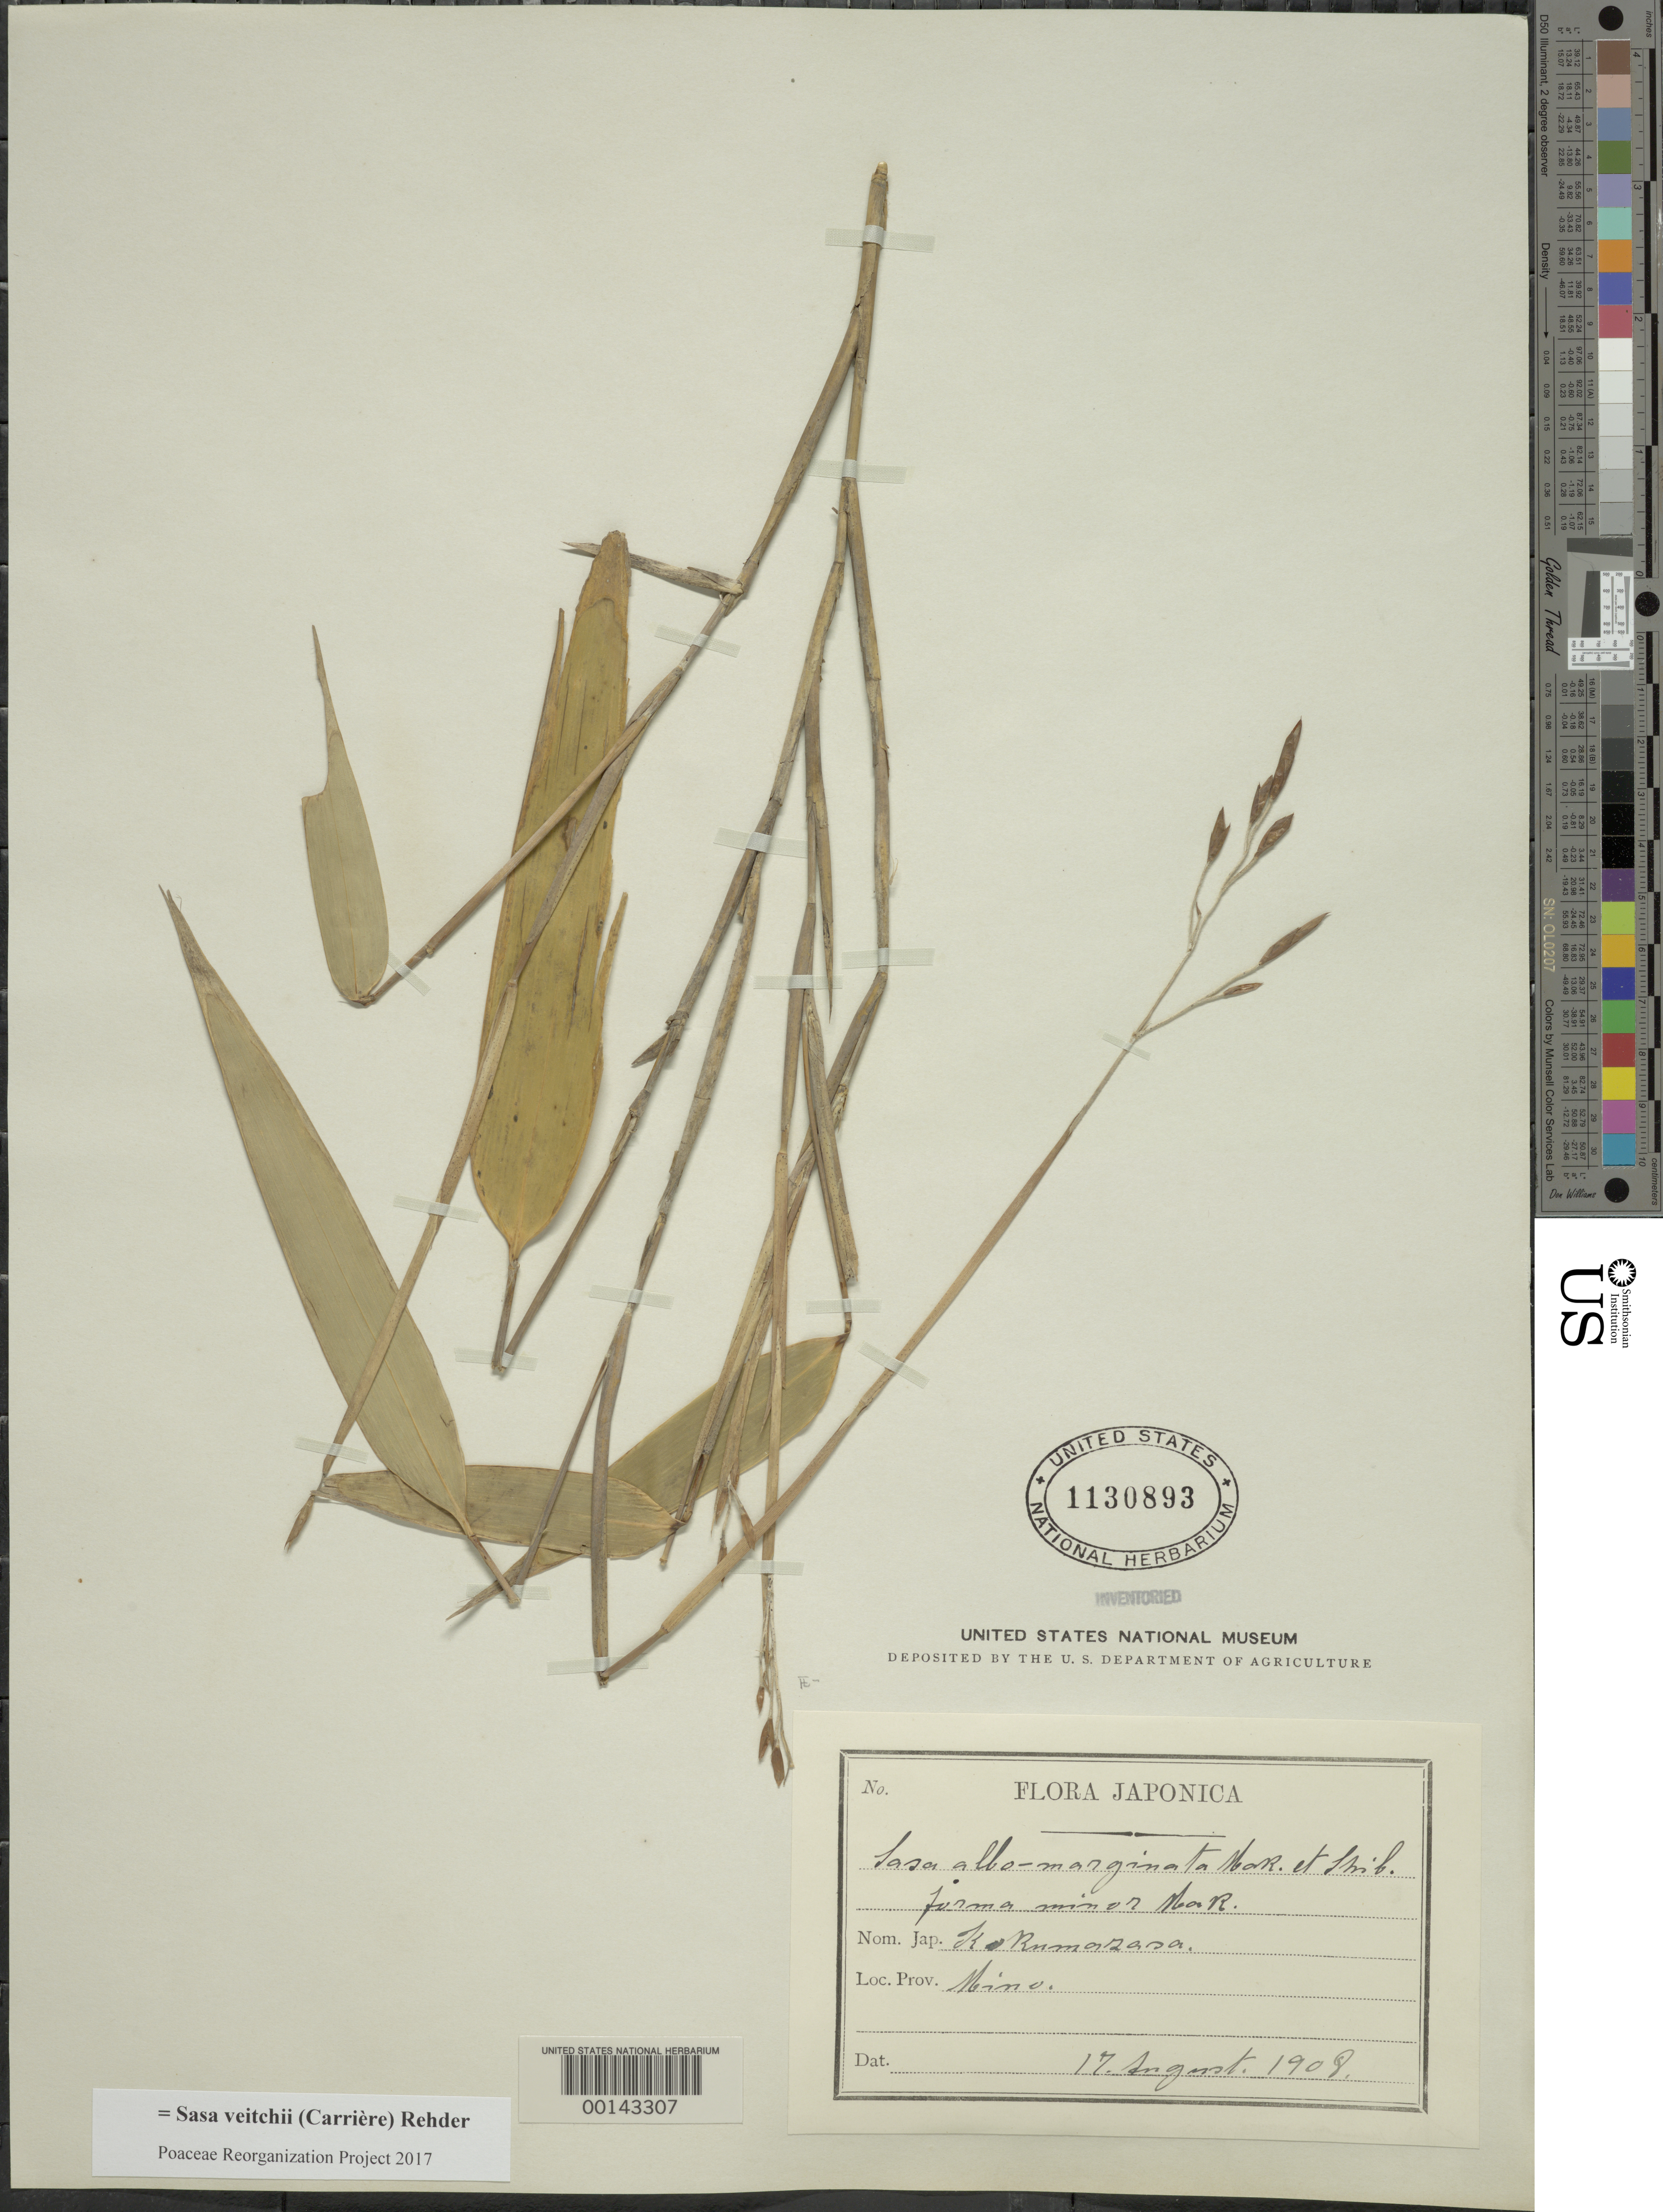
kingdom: Plantae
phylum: Tracheophyta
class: Liliopsida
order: Poales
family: Poaceae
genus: Sasa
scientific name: Sasa veitchii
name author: (Carrière) Rehder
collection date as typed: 17 Aug 1908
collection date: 1908-08-17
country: Japan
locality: Mino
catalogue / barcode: US 1130893